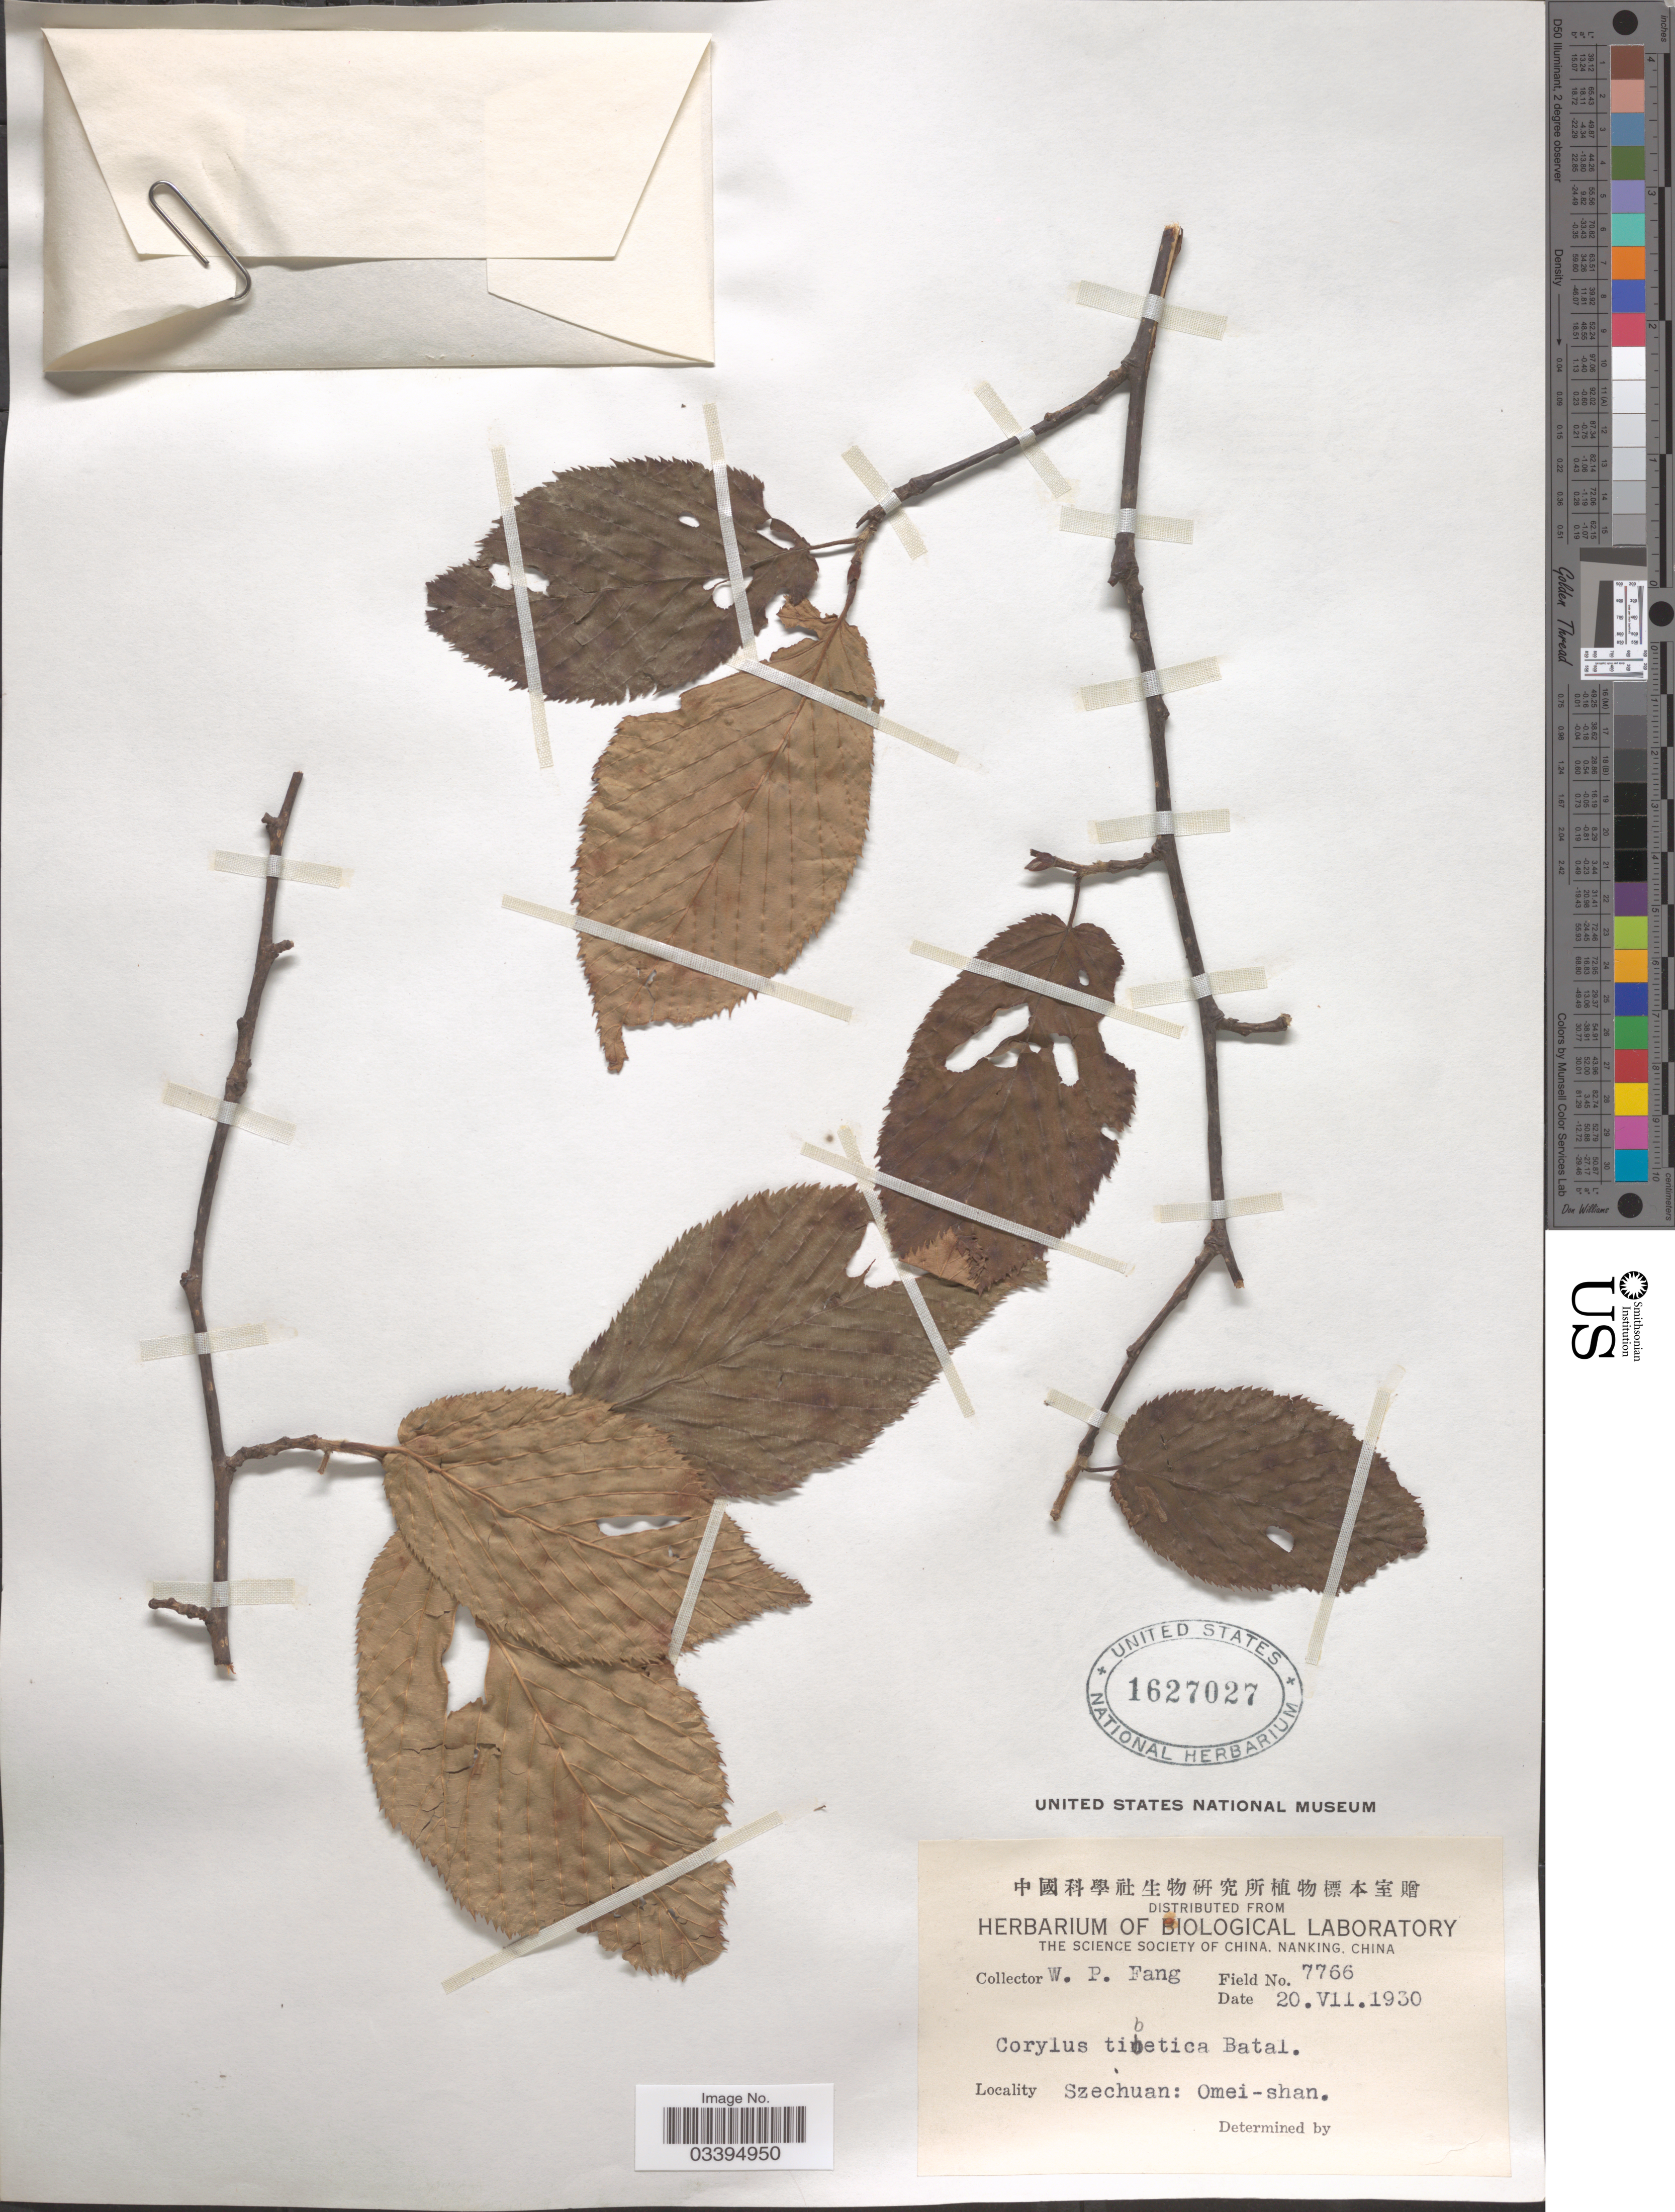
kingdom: Plantae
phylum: Tracheophyta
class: Magnoliopsida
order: Fagales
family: Betulaceae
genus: Corylus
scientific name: Corylus tibetica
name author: Batalin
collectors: W. P. Fang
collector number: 7766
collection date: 1930-07-20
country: China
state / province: Sichuan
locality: Szechuan: Omei-shan.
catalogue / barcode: US 1627027